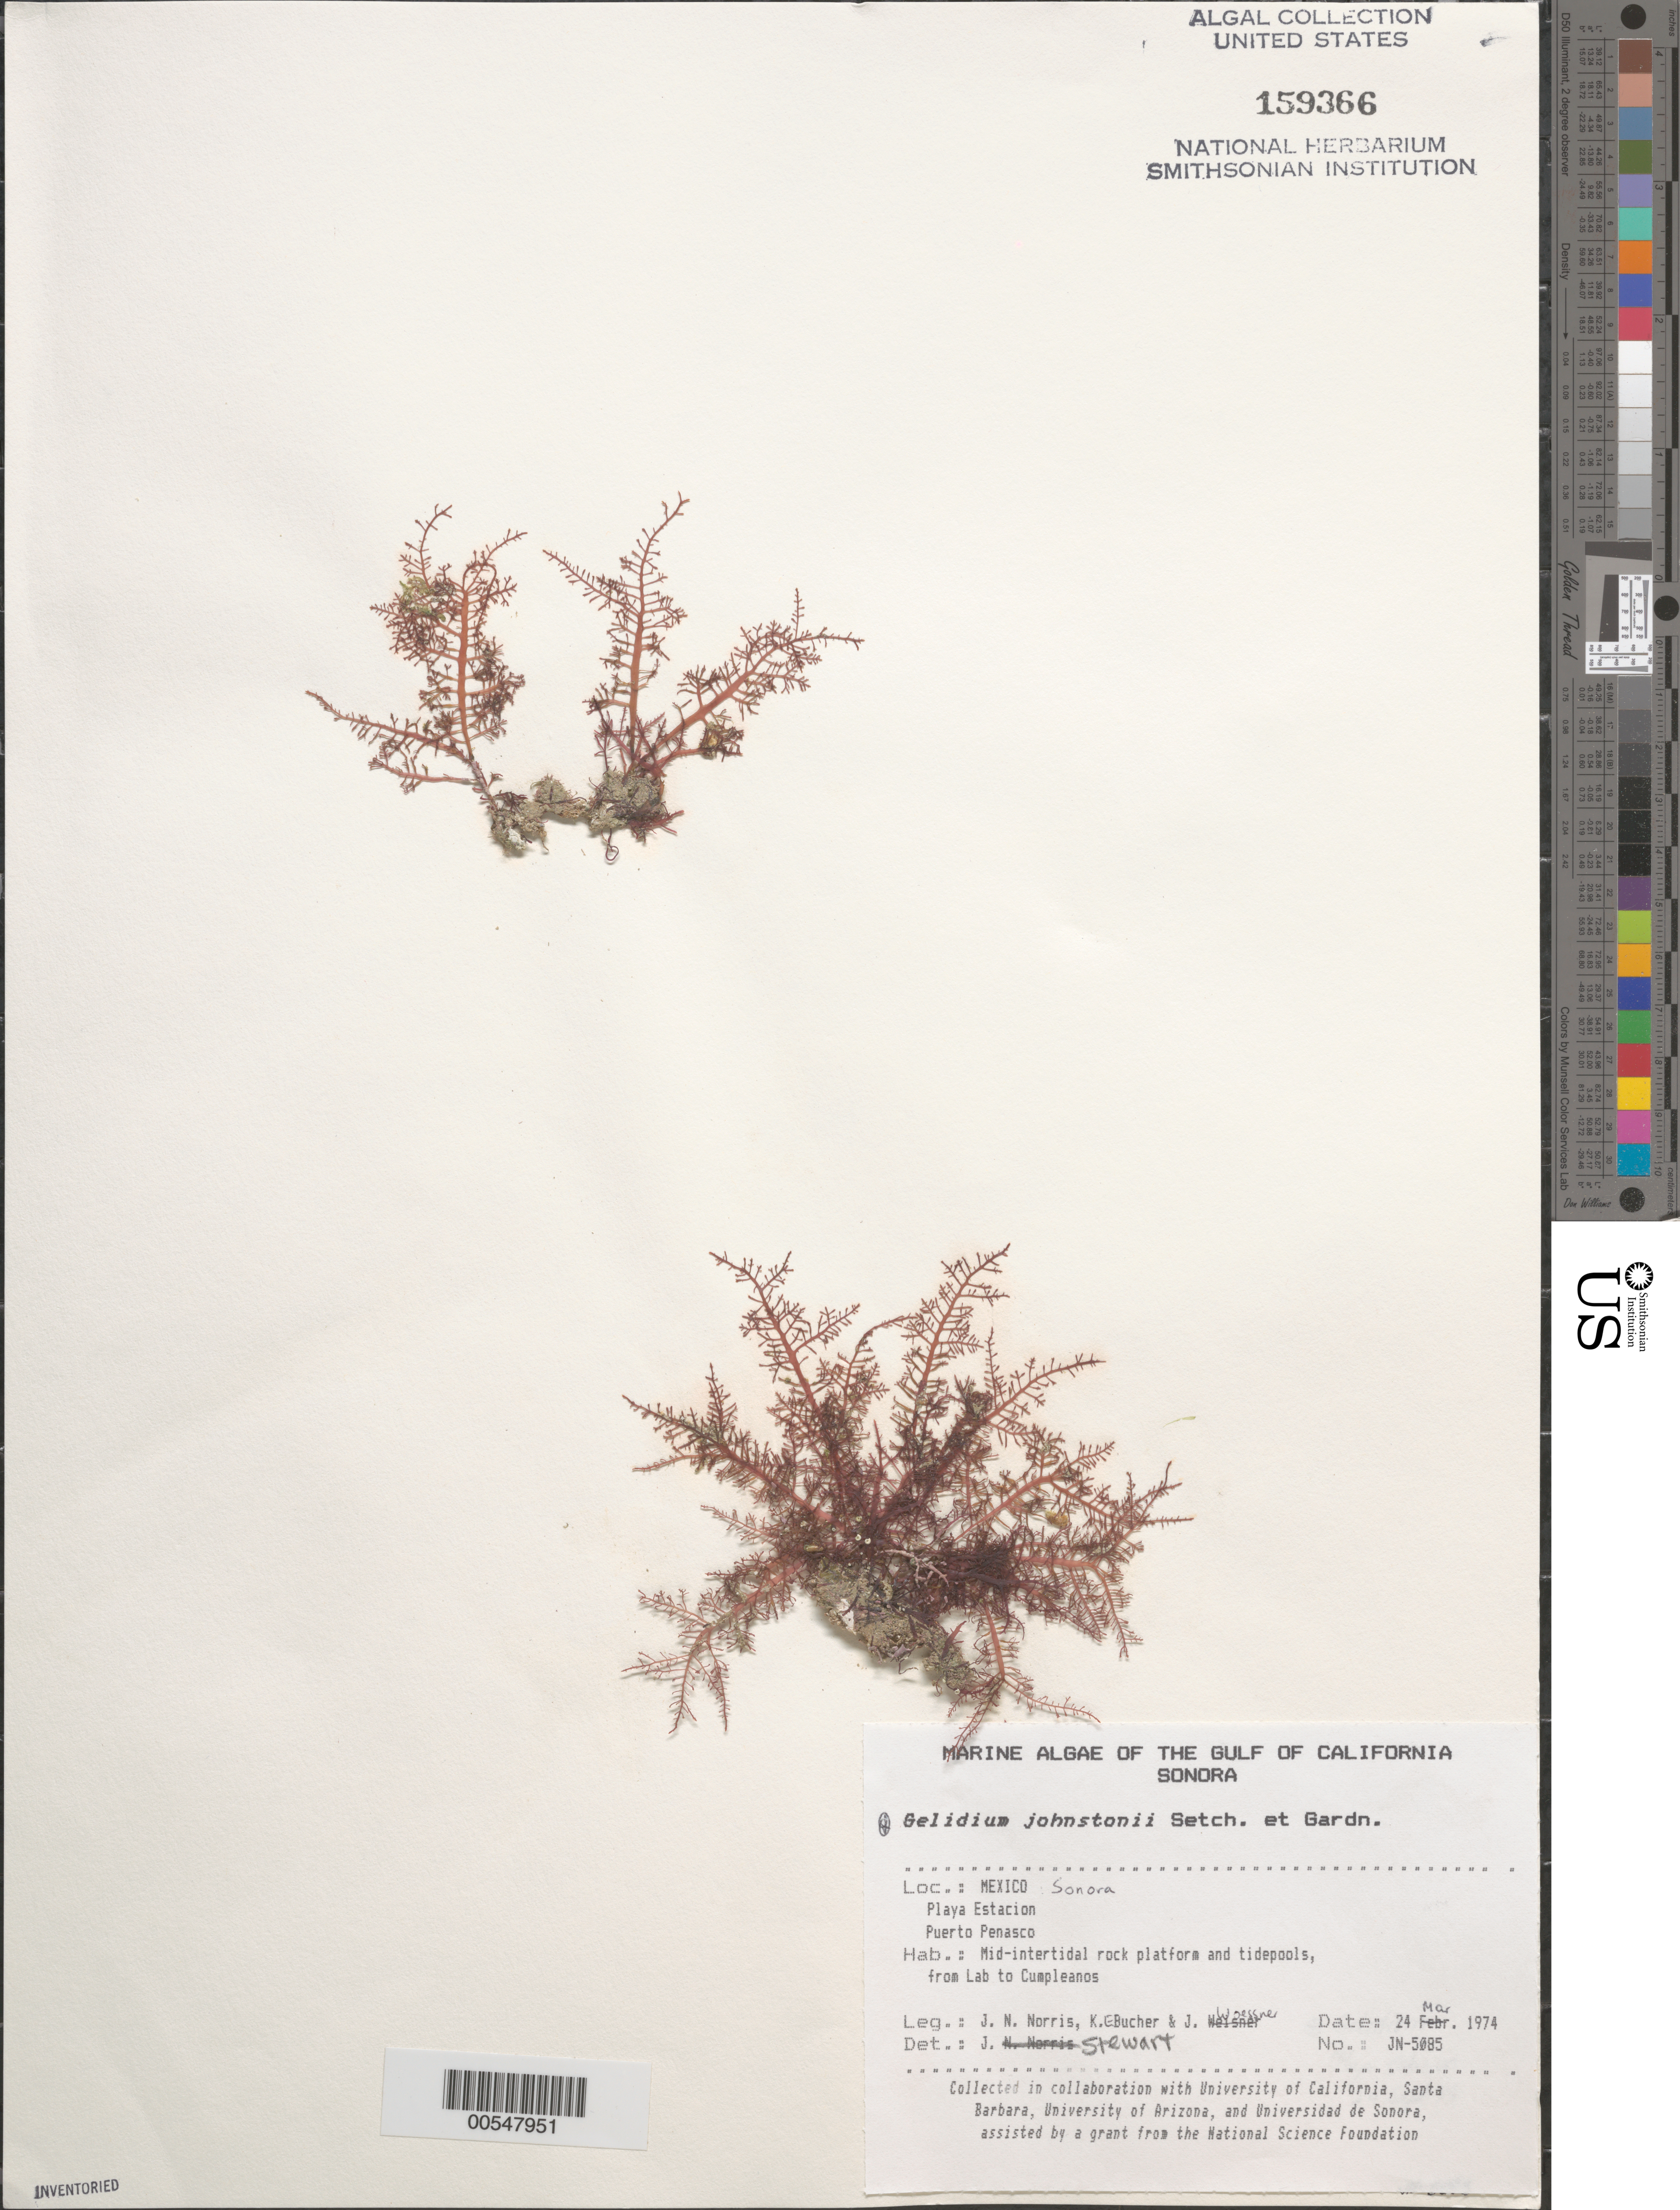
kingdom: Plantae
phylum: Rhodophyta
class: Florideophyceae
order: Gelidiales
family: Gelidiaceae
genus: Gelidium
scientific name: Gelidium johnstonii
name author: Setchell & N.L. Gardner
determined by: Stewart, J.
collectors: J. N. Norris, K. E. Bucher & J. Woessner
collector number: JN-5085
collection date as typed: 24 Mar 1974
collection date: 1974-03-24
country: Mexico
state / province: Sonora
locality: Playa Estacion, Puerto Penasco, marine station shore-Cumpleanos tide pool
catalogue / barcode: US 159366